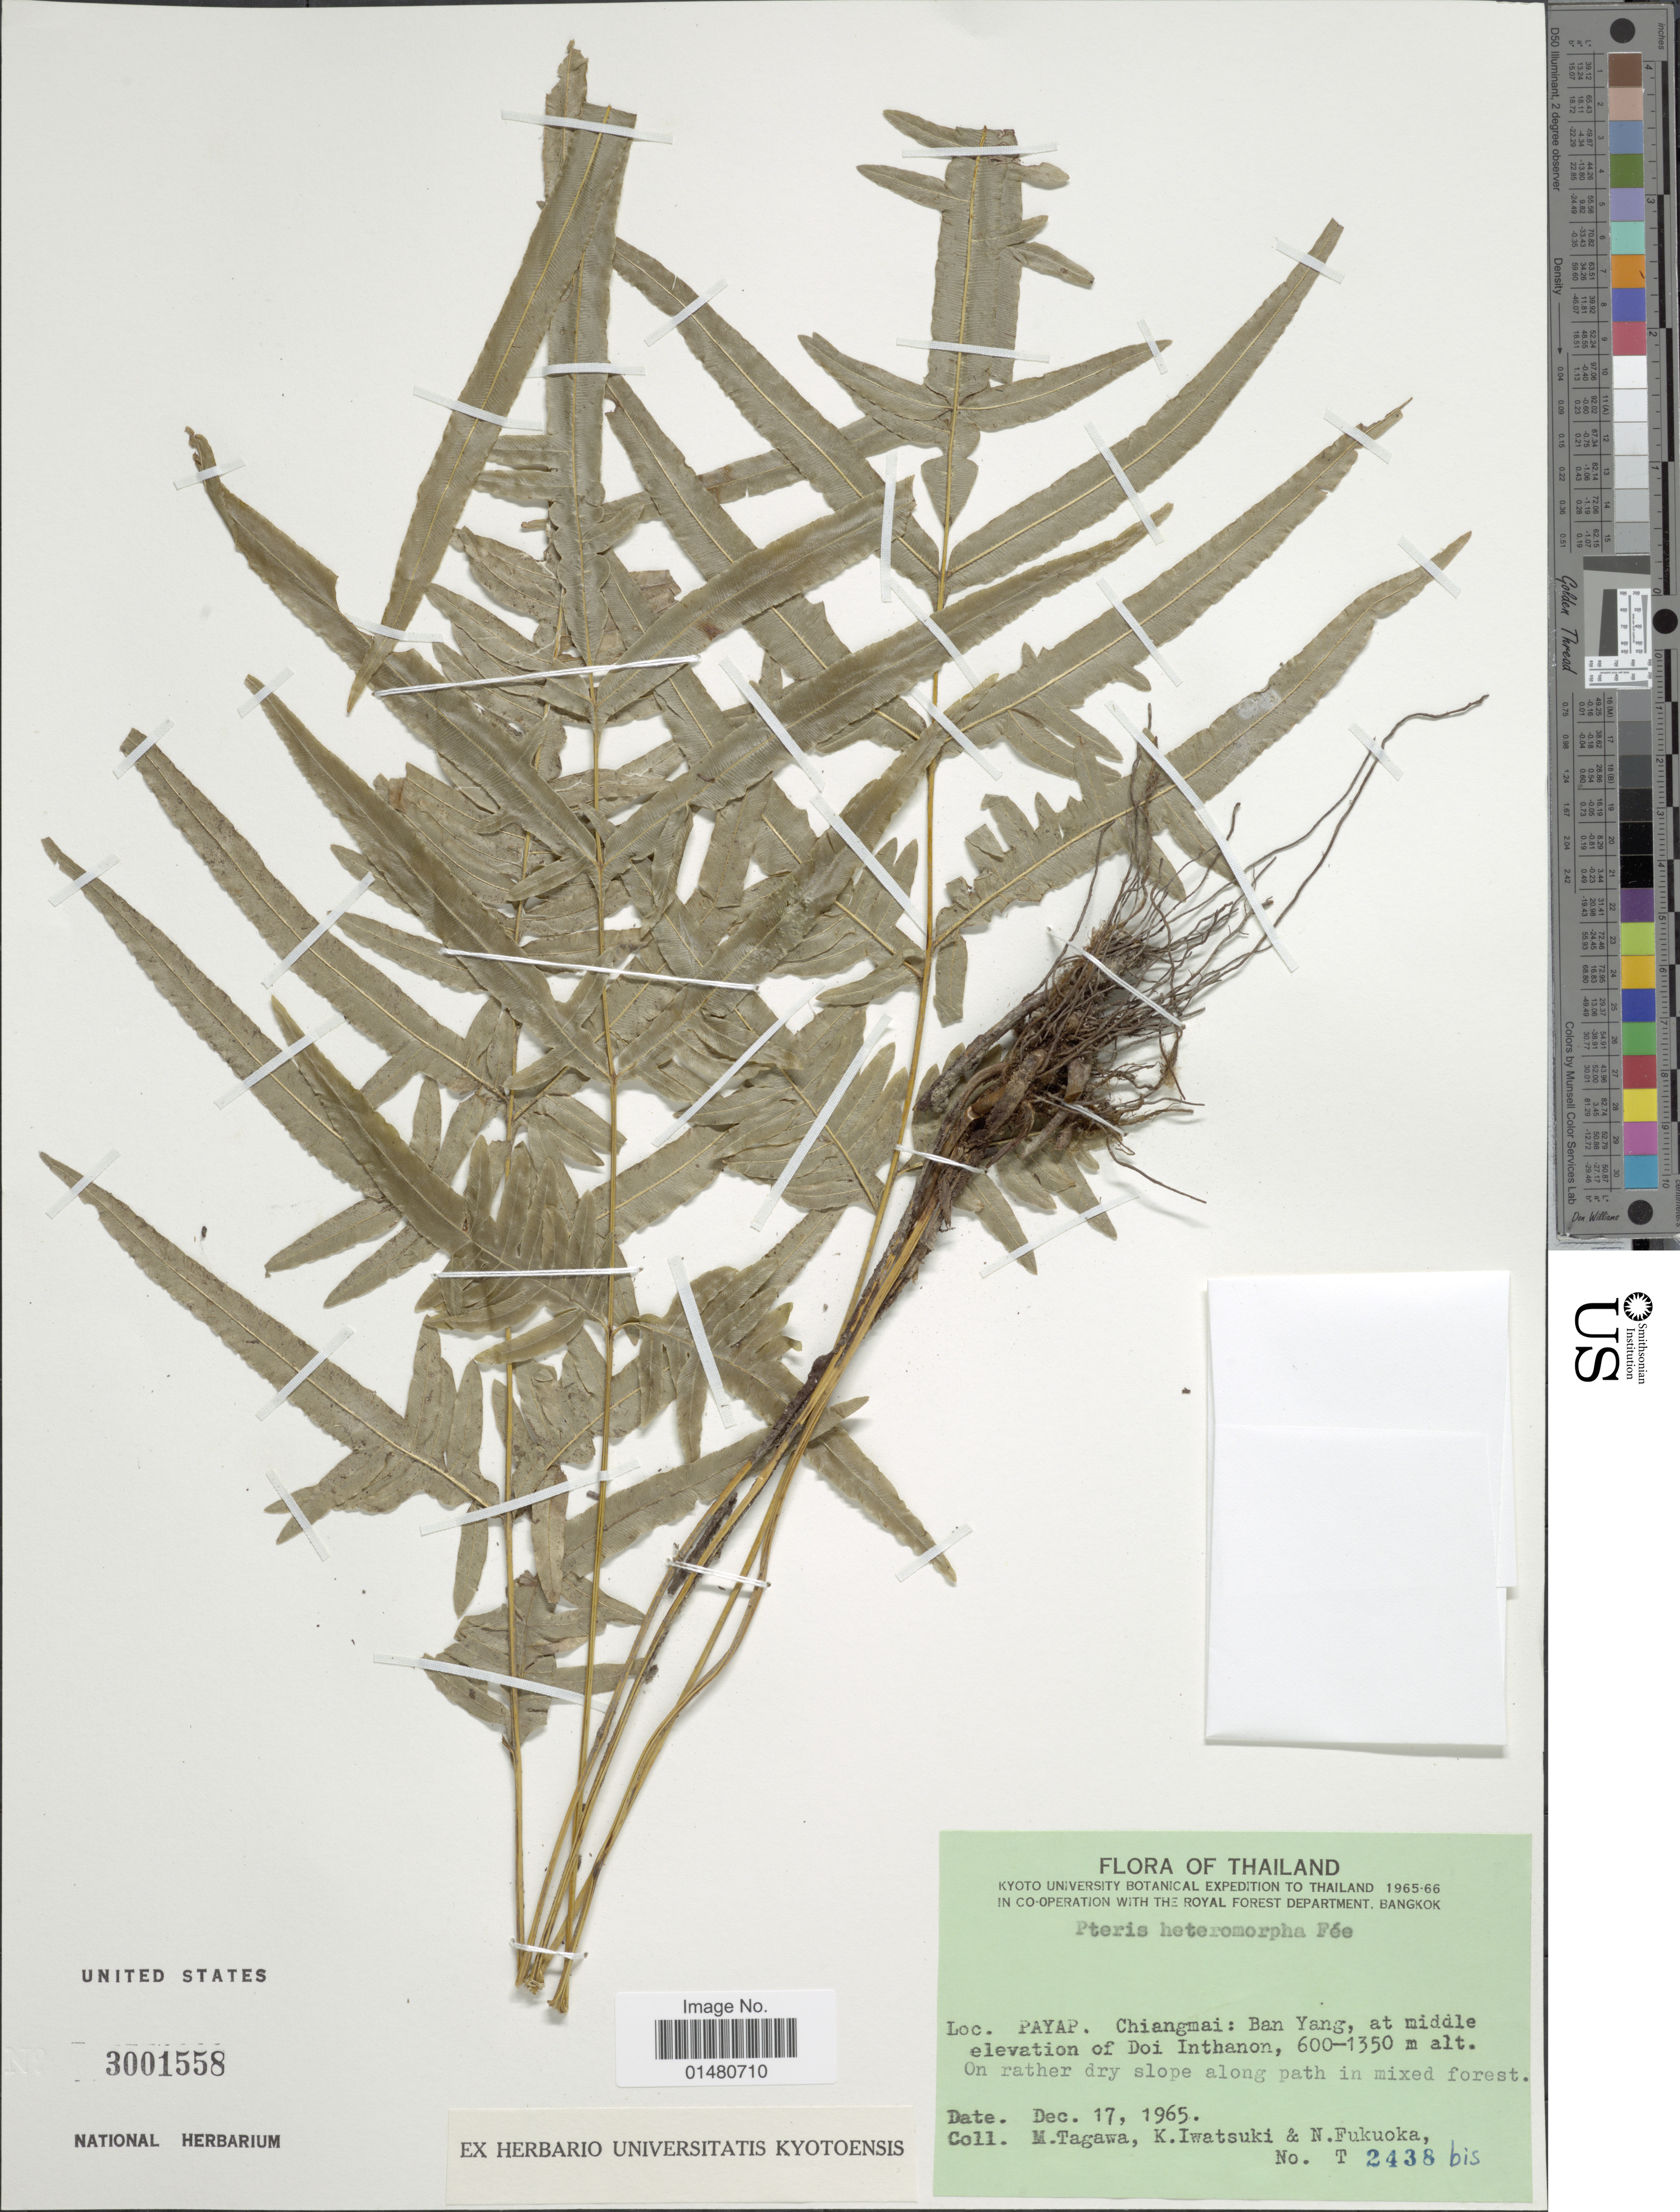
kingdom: Plantae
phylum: Tracheophyta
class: Polypodiopsida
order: Polypodiales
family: Pteridaceae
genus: Pteris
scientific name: Pteris heteromorpha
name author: Fée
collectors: M. Tagawa, K. Iwatsuki & N. Fukuoka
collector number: T 2438 bis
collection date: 1965-12-17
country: Thailand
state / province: Chiang Mai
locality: Payap: Chiangmai: Ban Yang, at middle elevation of Doi Inthanon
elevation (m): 600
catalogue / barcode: US 3001558